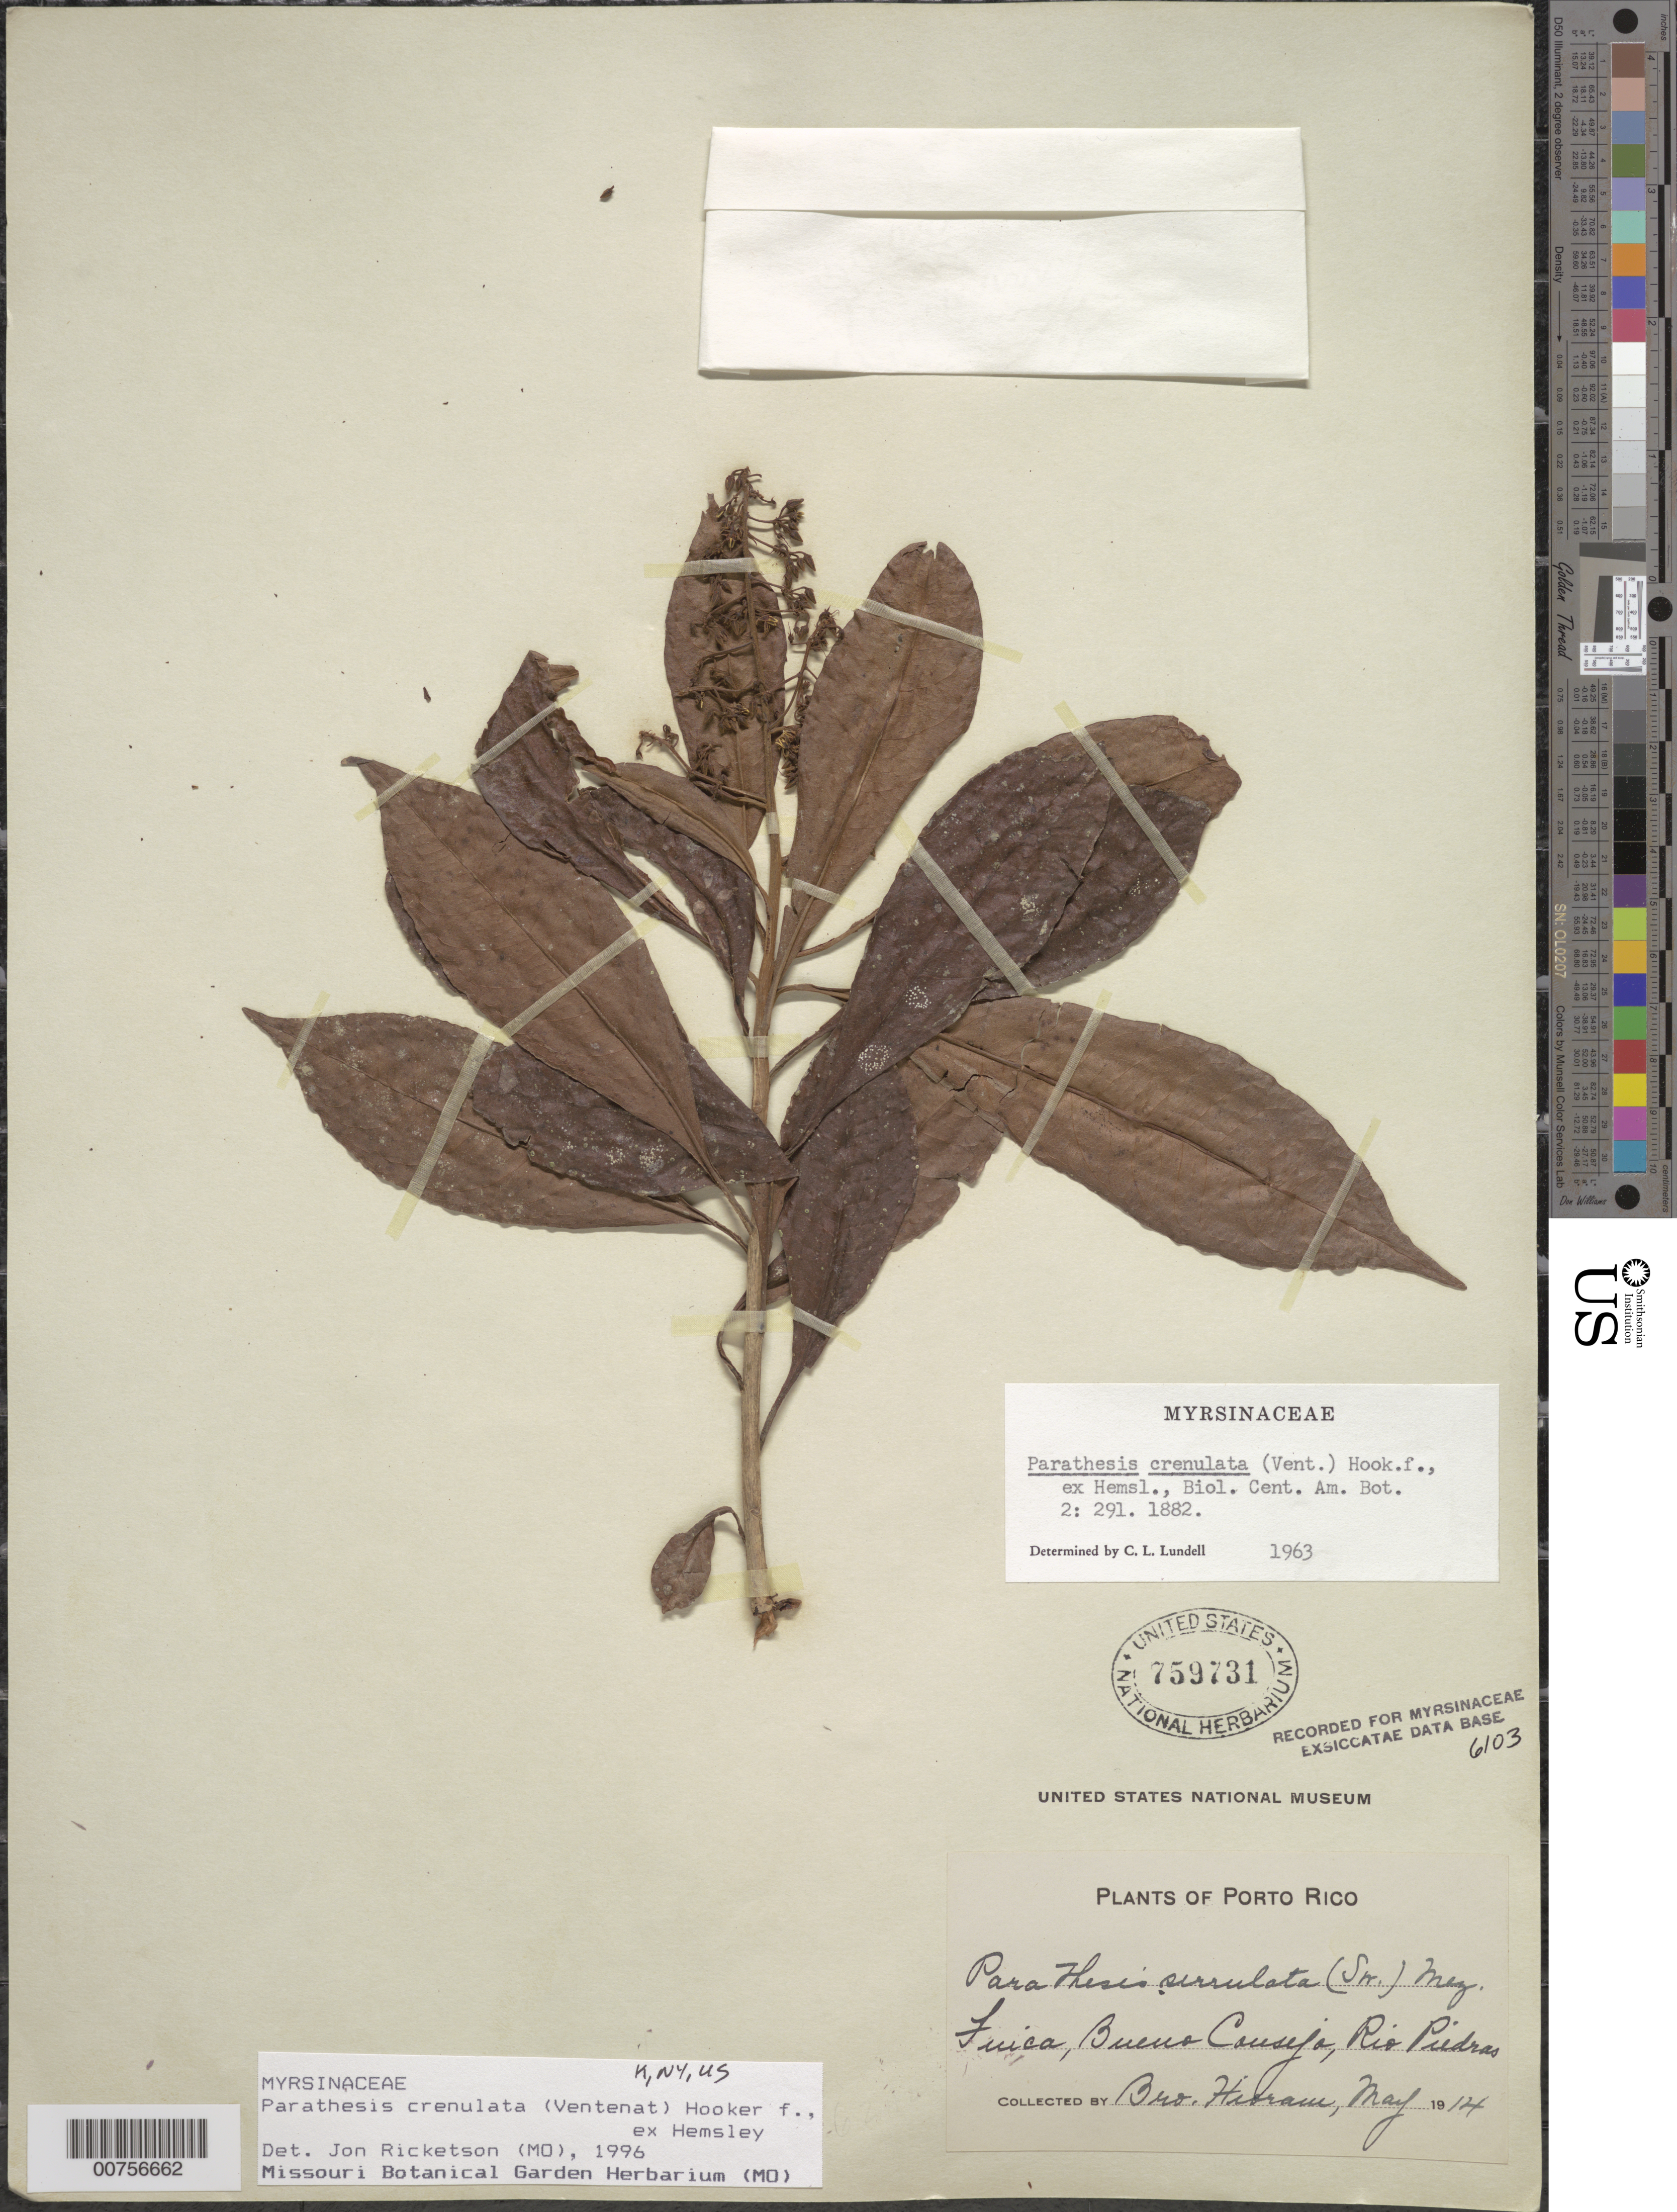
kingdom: Plantae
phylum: Tracheophyta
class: Magnoliopsida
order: Ericales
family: Primulaceae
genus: Parathesis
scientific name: Parathesis crenulata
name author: (Vent.) Hook. f. ex Hemsl.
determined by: Ricketson, Jon M., (MO), Missouri Botanical Garden (UNITED STATES)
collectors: Bro. Hioram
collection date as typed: May 1914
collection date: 1914-05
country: Puerto Rico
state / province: San Juan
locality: Rio Piedras, Finca Buen Consejo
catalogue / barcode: US 759731